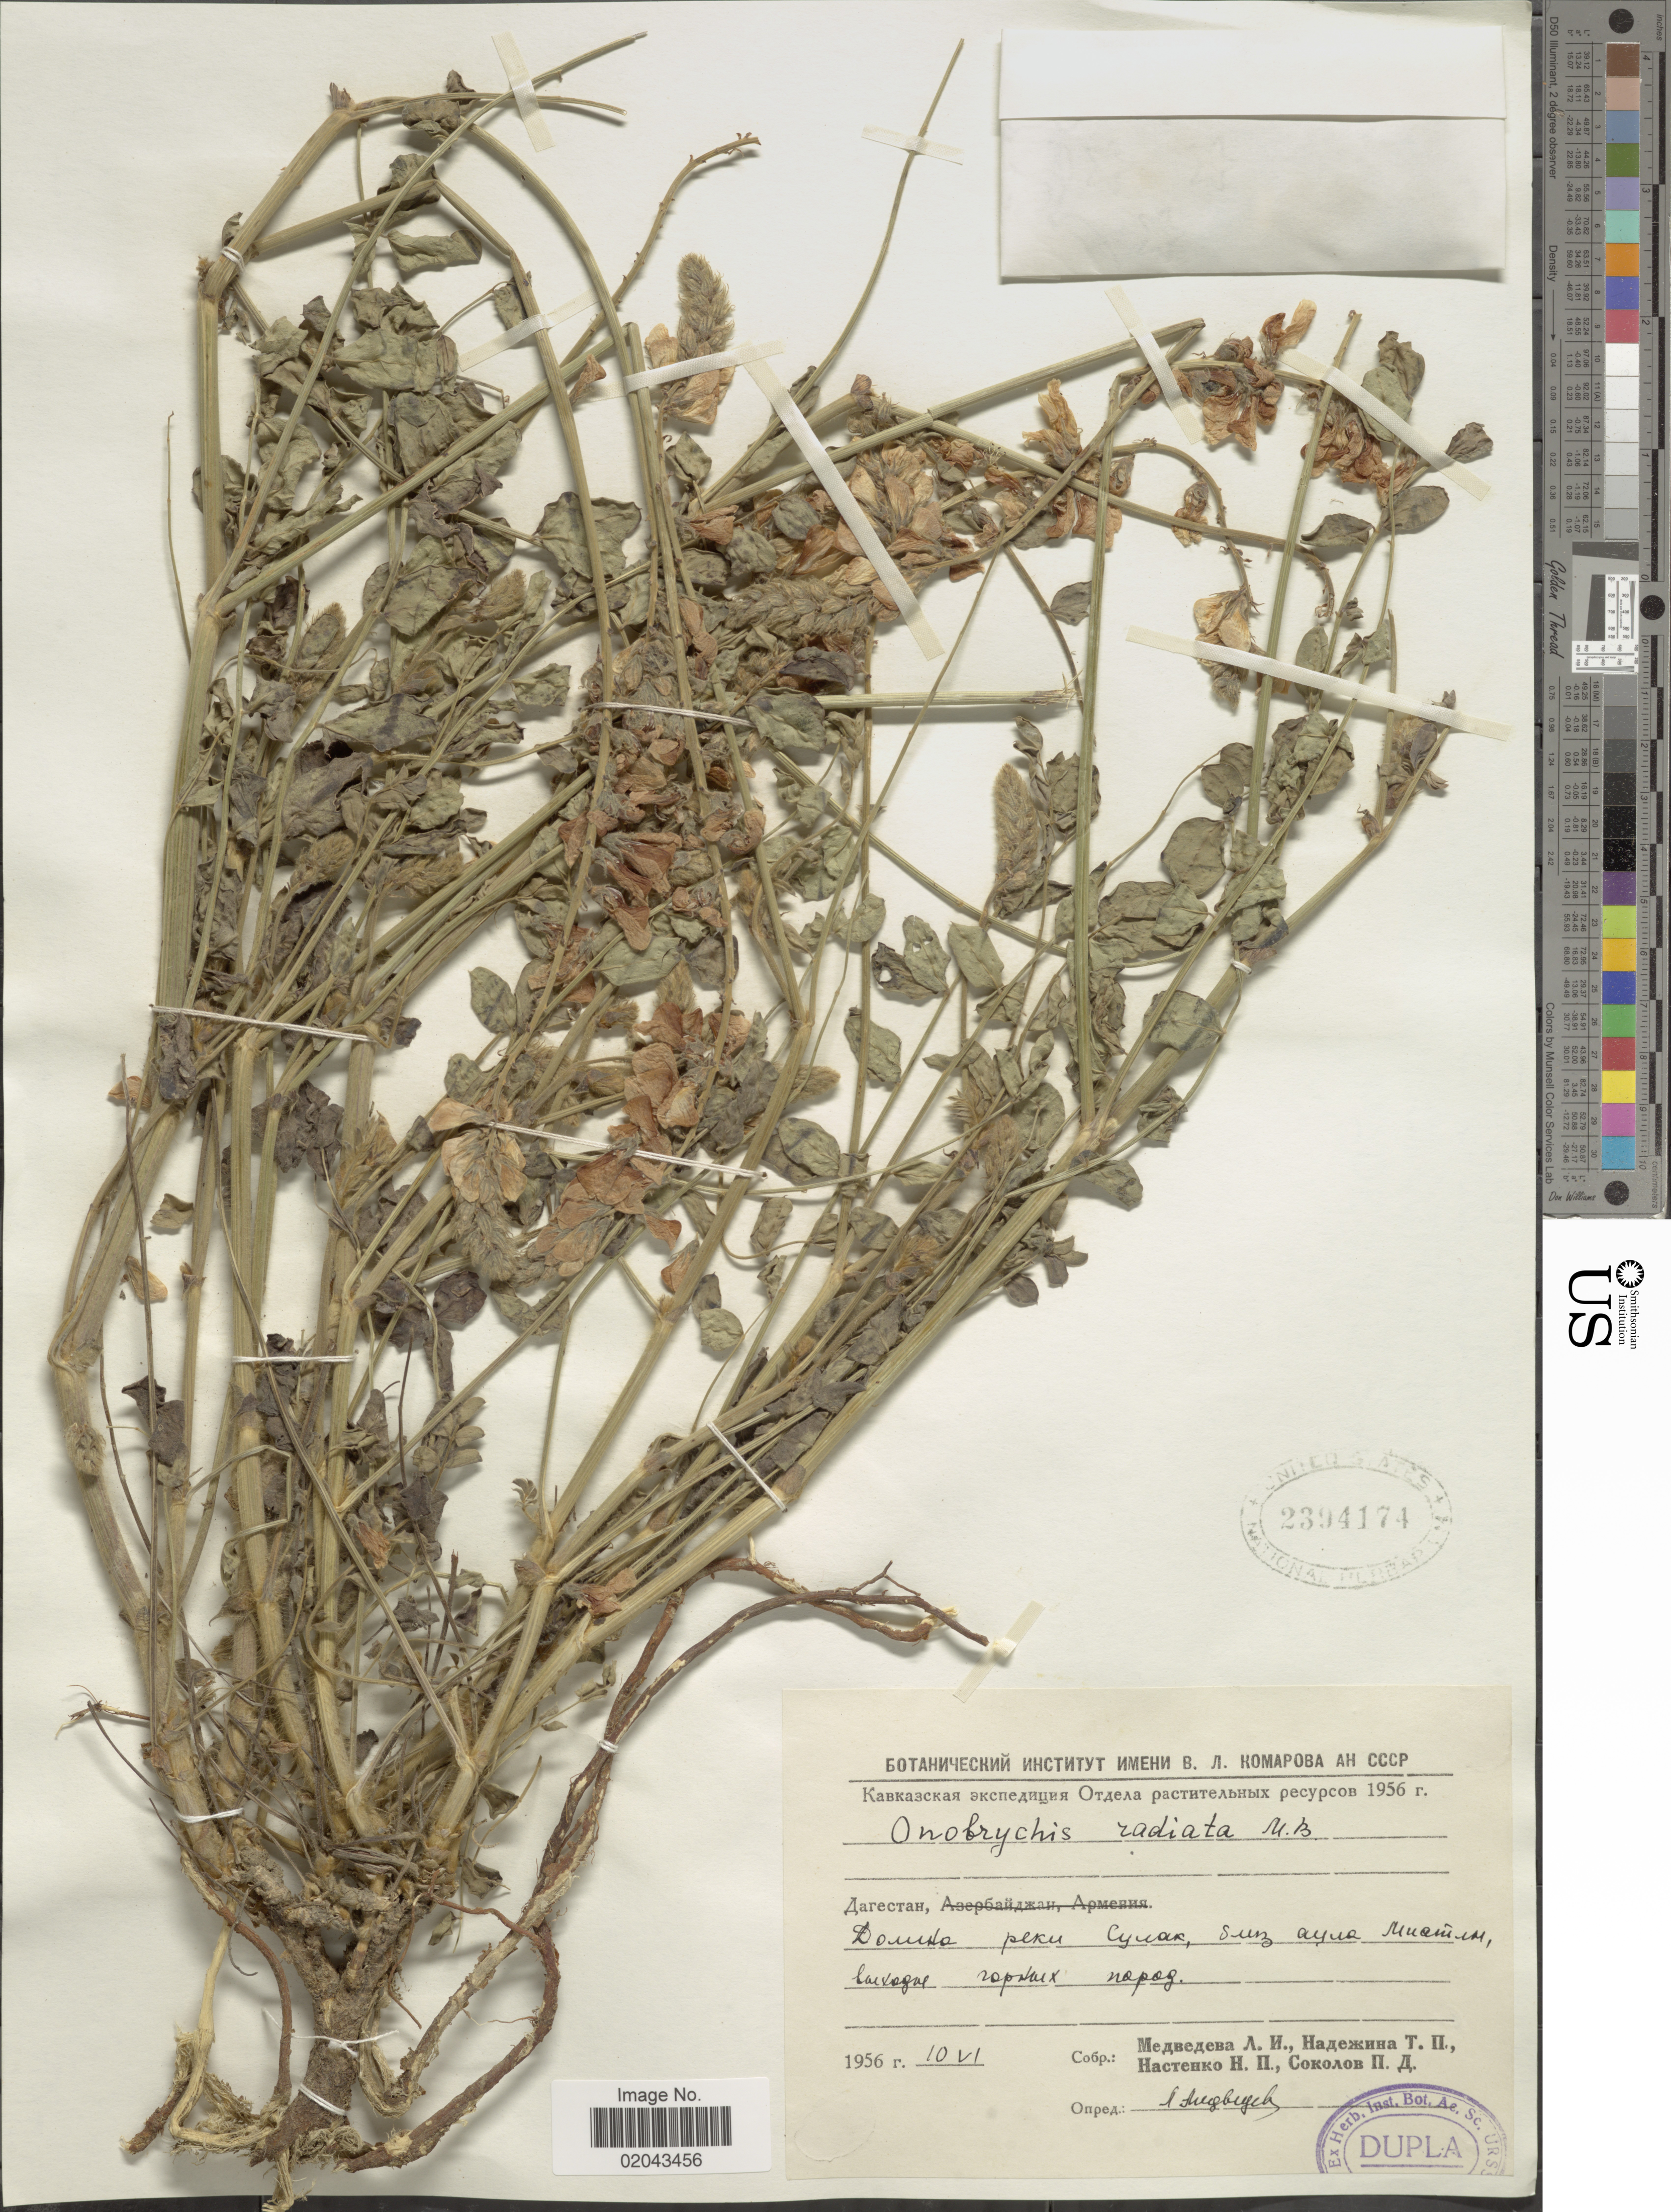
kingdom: Plantae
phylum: Tracheophyta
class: Magnoliopsida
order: Fabales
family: Fabaceae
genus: Onobrychis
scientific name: Onobrychis radiata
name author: (Desf.) M. Bieb.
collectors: L. Medvedeva, T. Nadezhdina, N. Nastenko & P. Cokolov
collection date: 1956-06-10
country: Russian Federation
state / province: Dagestan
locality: Sulak River Valley near Village Miatli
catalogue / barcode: US 2394174